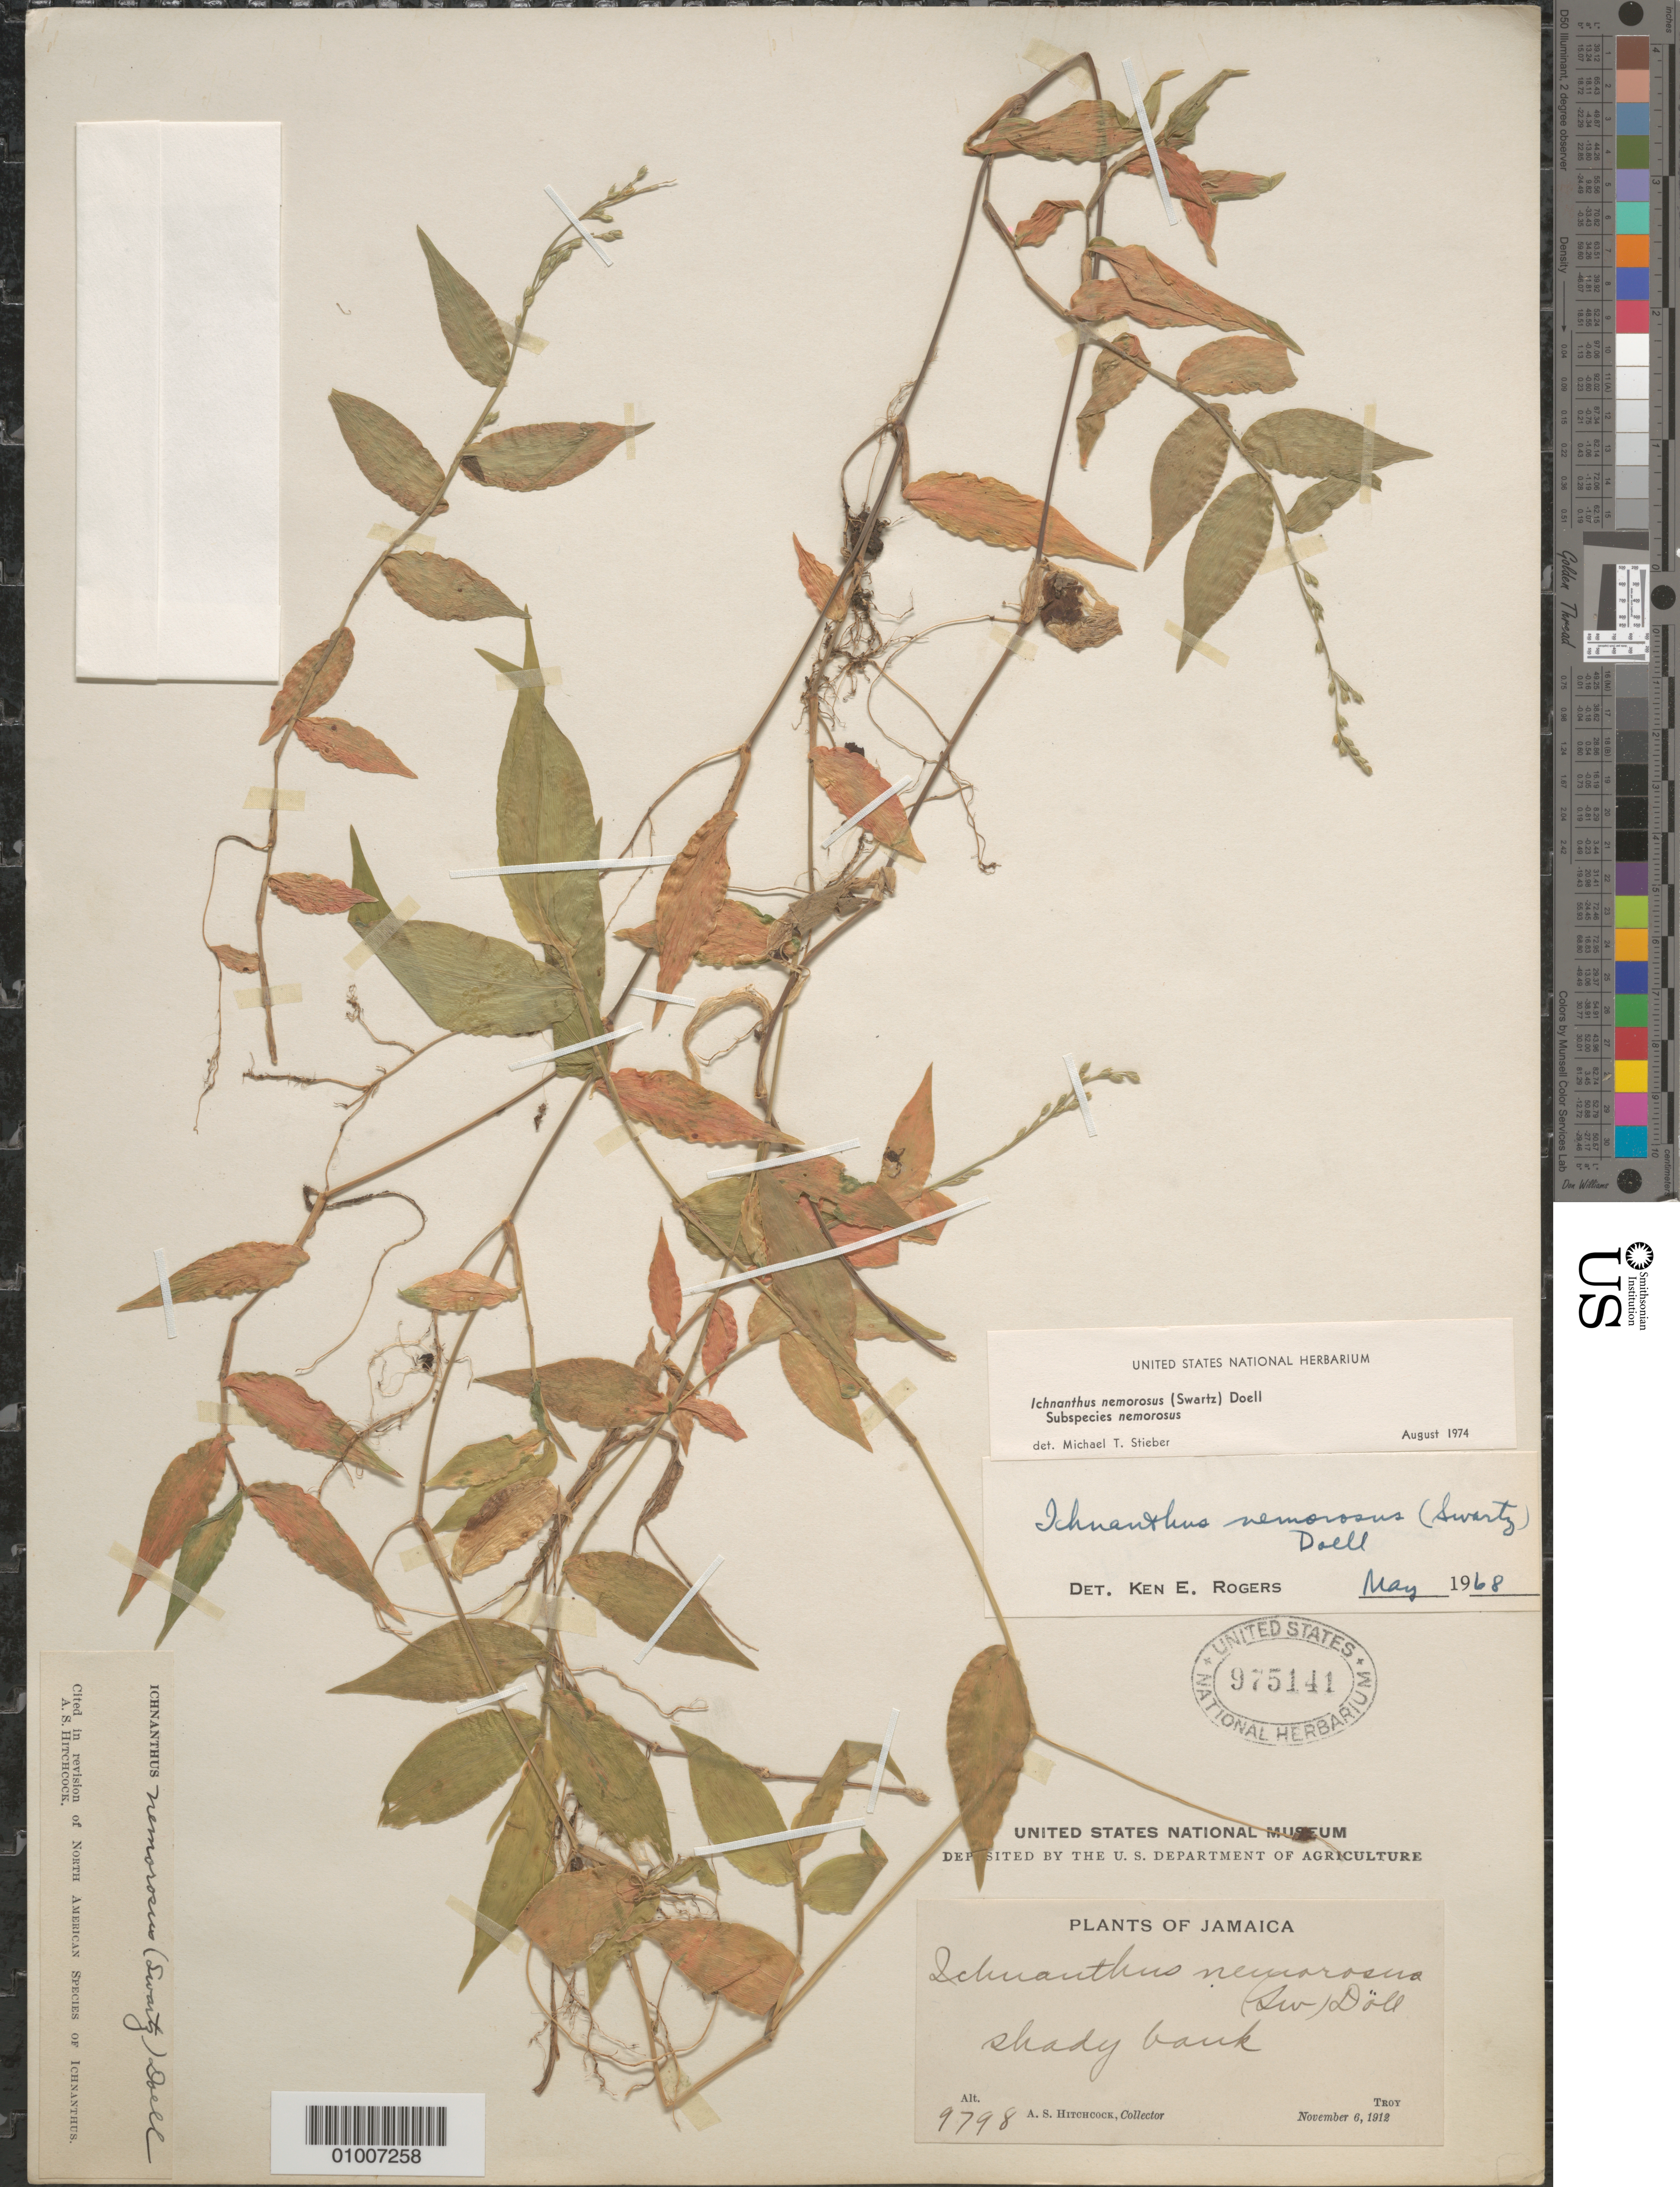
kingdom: Plantae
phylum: Tracheophyta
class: Liliopsida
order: Poales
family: Poaceae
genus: Ichnanthus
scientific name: Ichnanthus nemorosus var. nemorosus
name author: (Sw.) Döll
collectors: A. S. Hitchcock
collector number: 9798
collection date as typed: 06 Nov 1912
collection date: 1912-11-06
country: Jamaica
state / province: Trelawny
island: Jamaica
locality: Troy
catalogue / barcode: US 975141